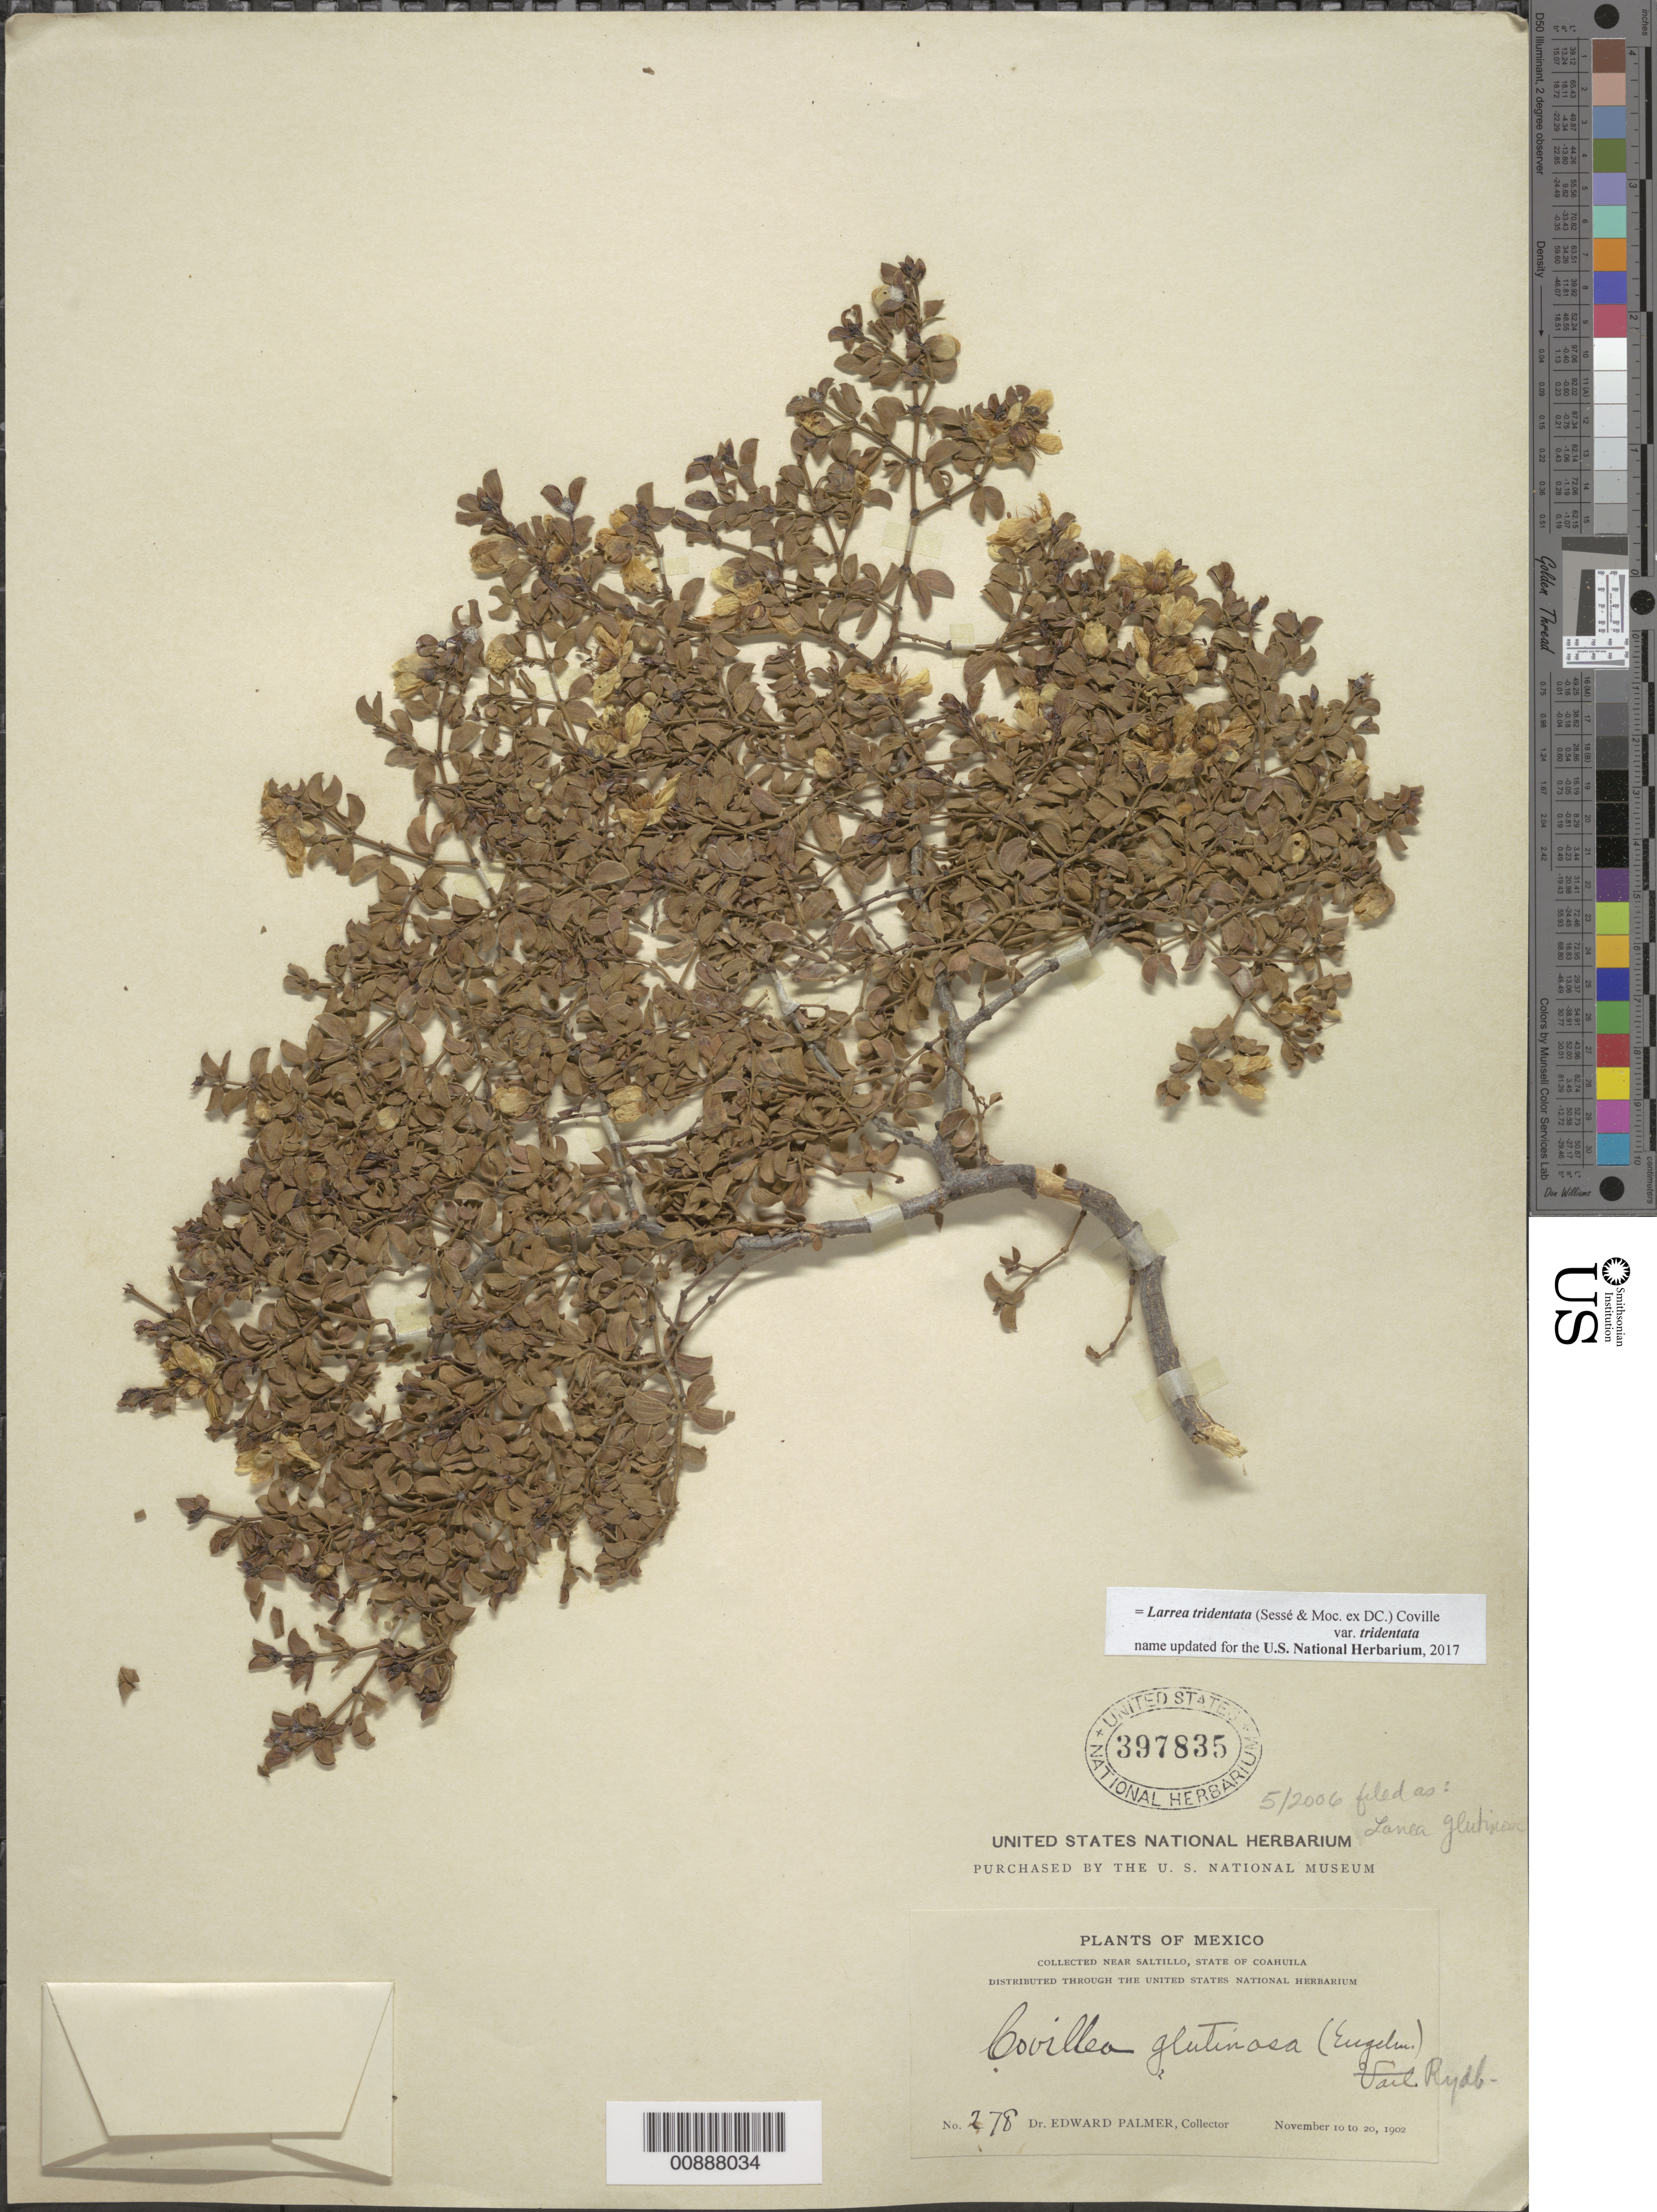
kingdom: Plantae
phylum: Tracheophyta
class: Magnoliopsida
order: Zygophyllales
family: Zygophyllaceae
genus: Larrea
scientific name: Larrea tridentata var. tridentata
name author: (Sessé & Moc. ex DC.) Coville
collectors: E. Palmer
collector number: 278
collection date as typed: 10 Nov 1902 to 20 Nov 1902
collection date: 1902-11-10/1902-11-20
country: Mexico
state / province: Coahuila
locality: Near Saltillo, Coahuila.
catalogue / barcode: US 397835